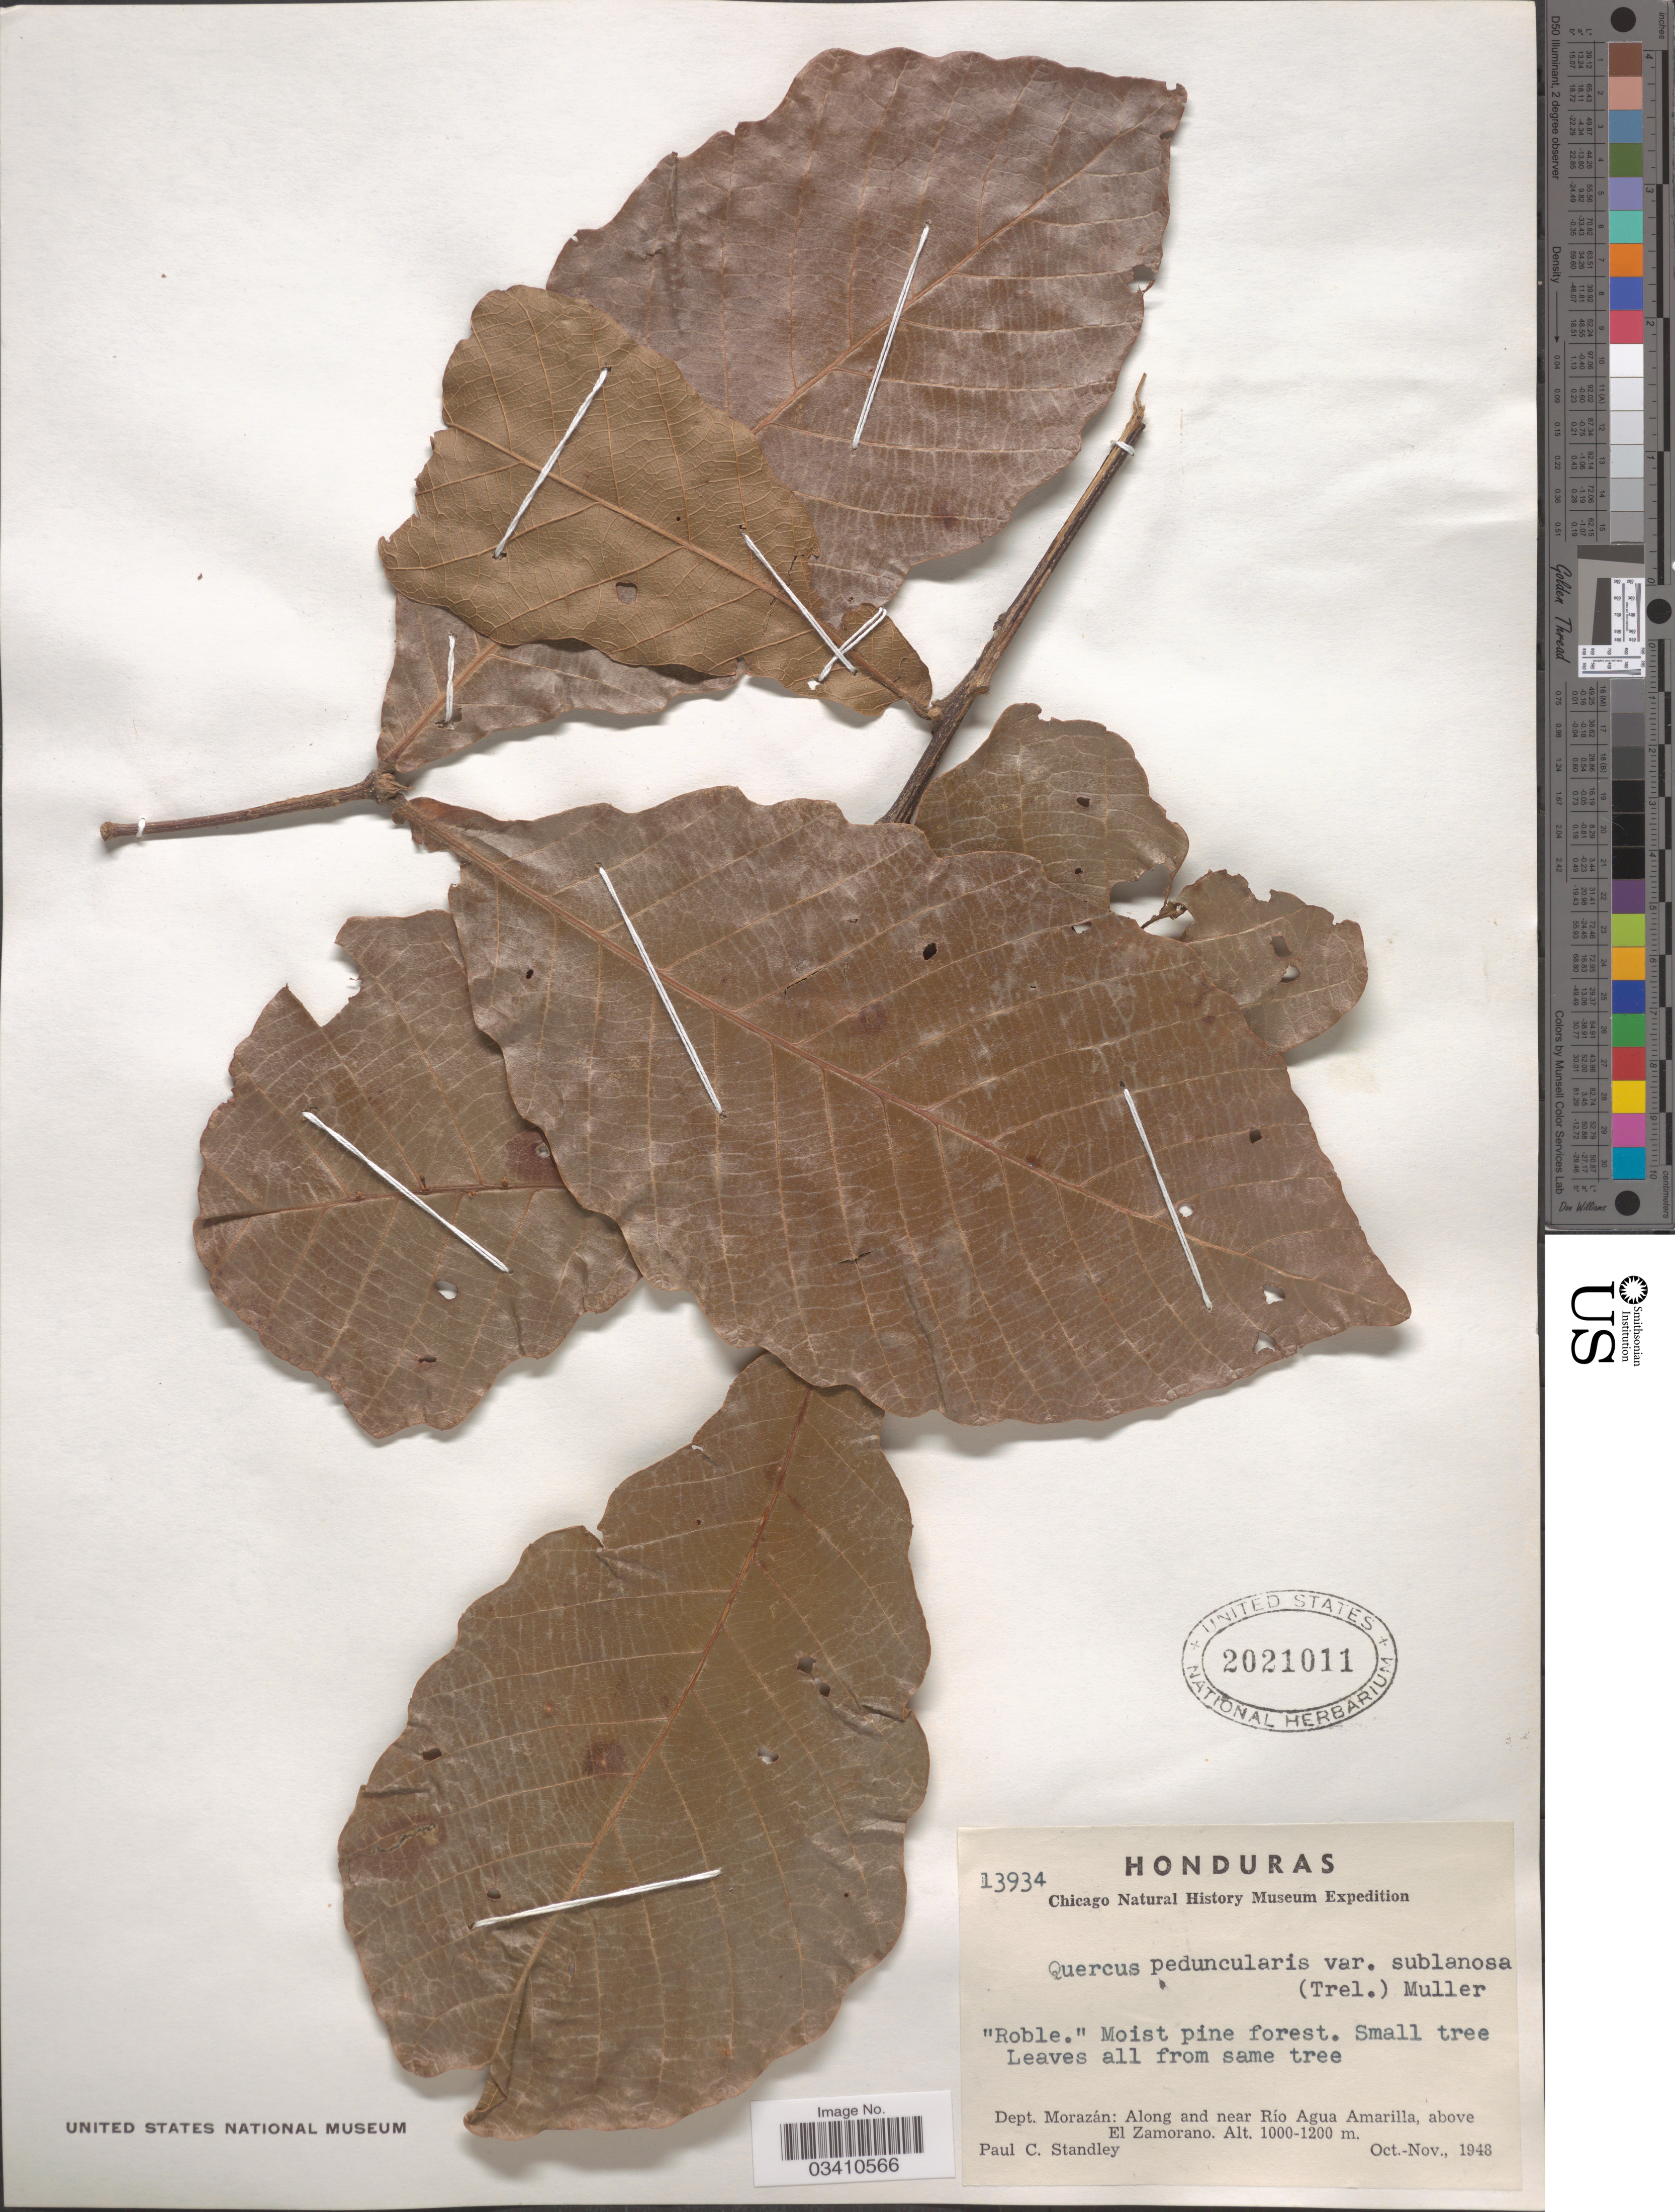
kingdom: Plantae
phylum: Tracheophyta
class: Magnoliopsida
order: Fagales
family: Fagaceae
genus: Quercus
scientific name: Quercus peduncularis var. sublanosa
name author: (Trel.) C.H. Müll.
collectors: P. C. Standley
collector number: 13934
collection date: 1948-10/1948-11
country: Honduras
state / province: Fco. Morazán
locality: Dept. Morazán: Along and near Río Agua Amarilla, above El Zamorano.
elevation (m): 1000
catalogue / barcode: US 2021011